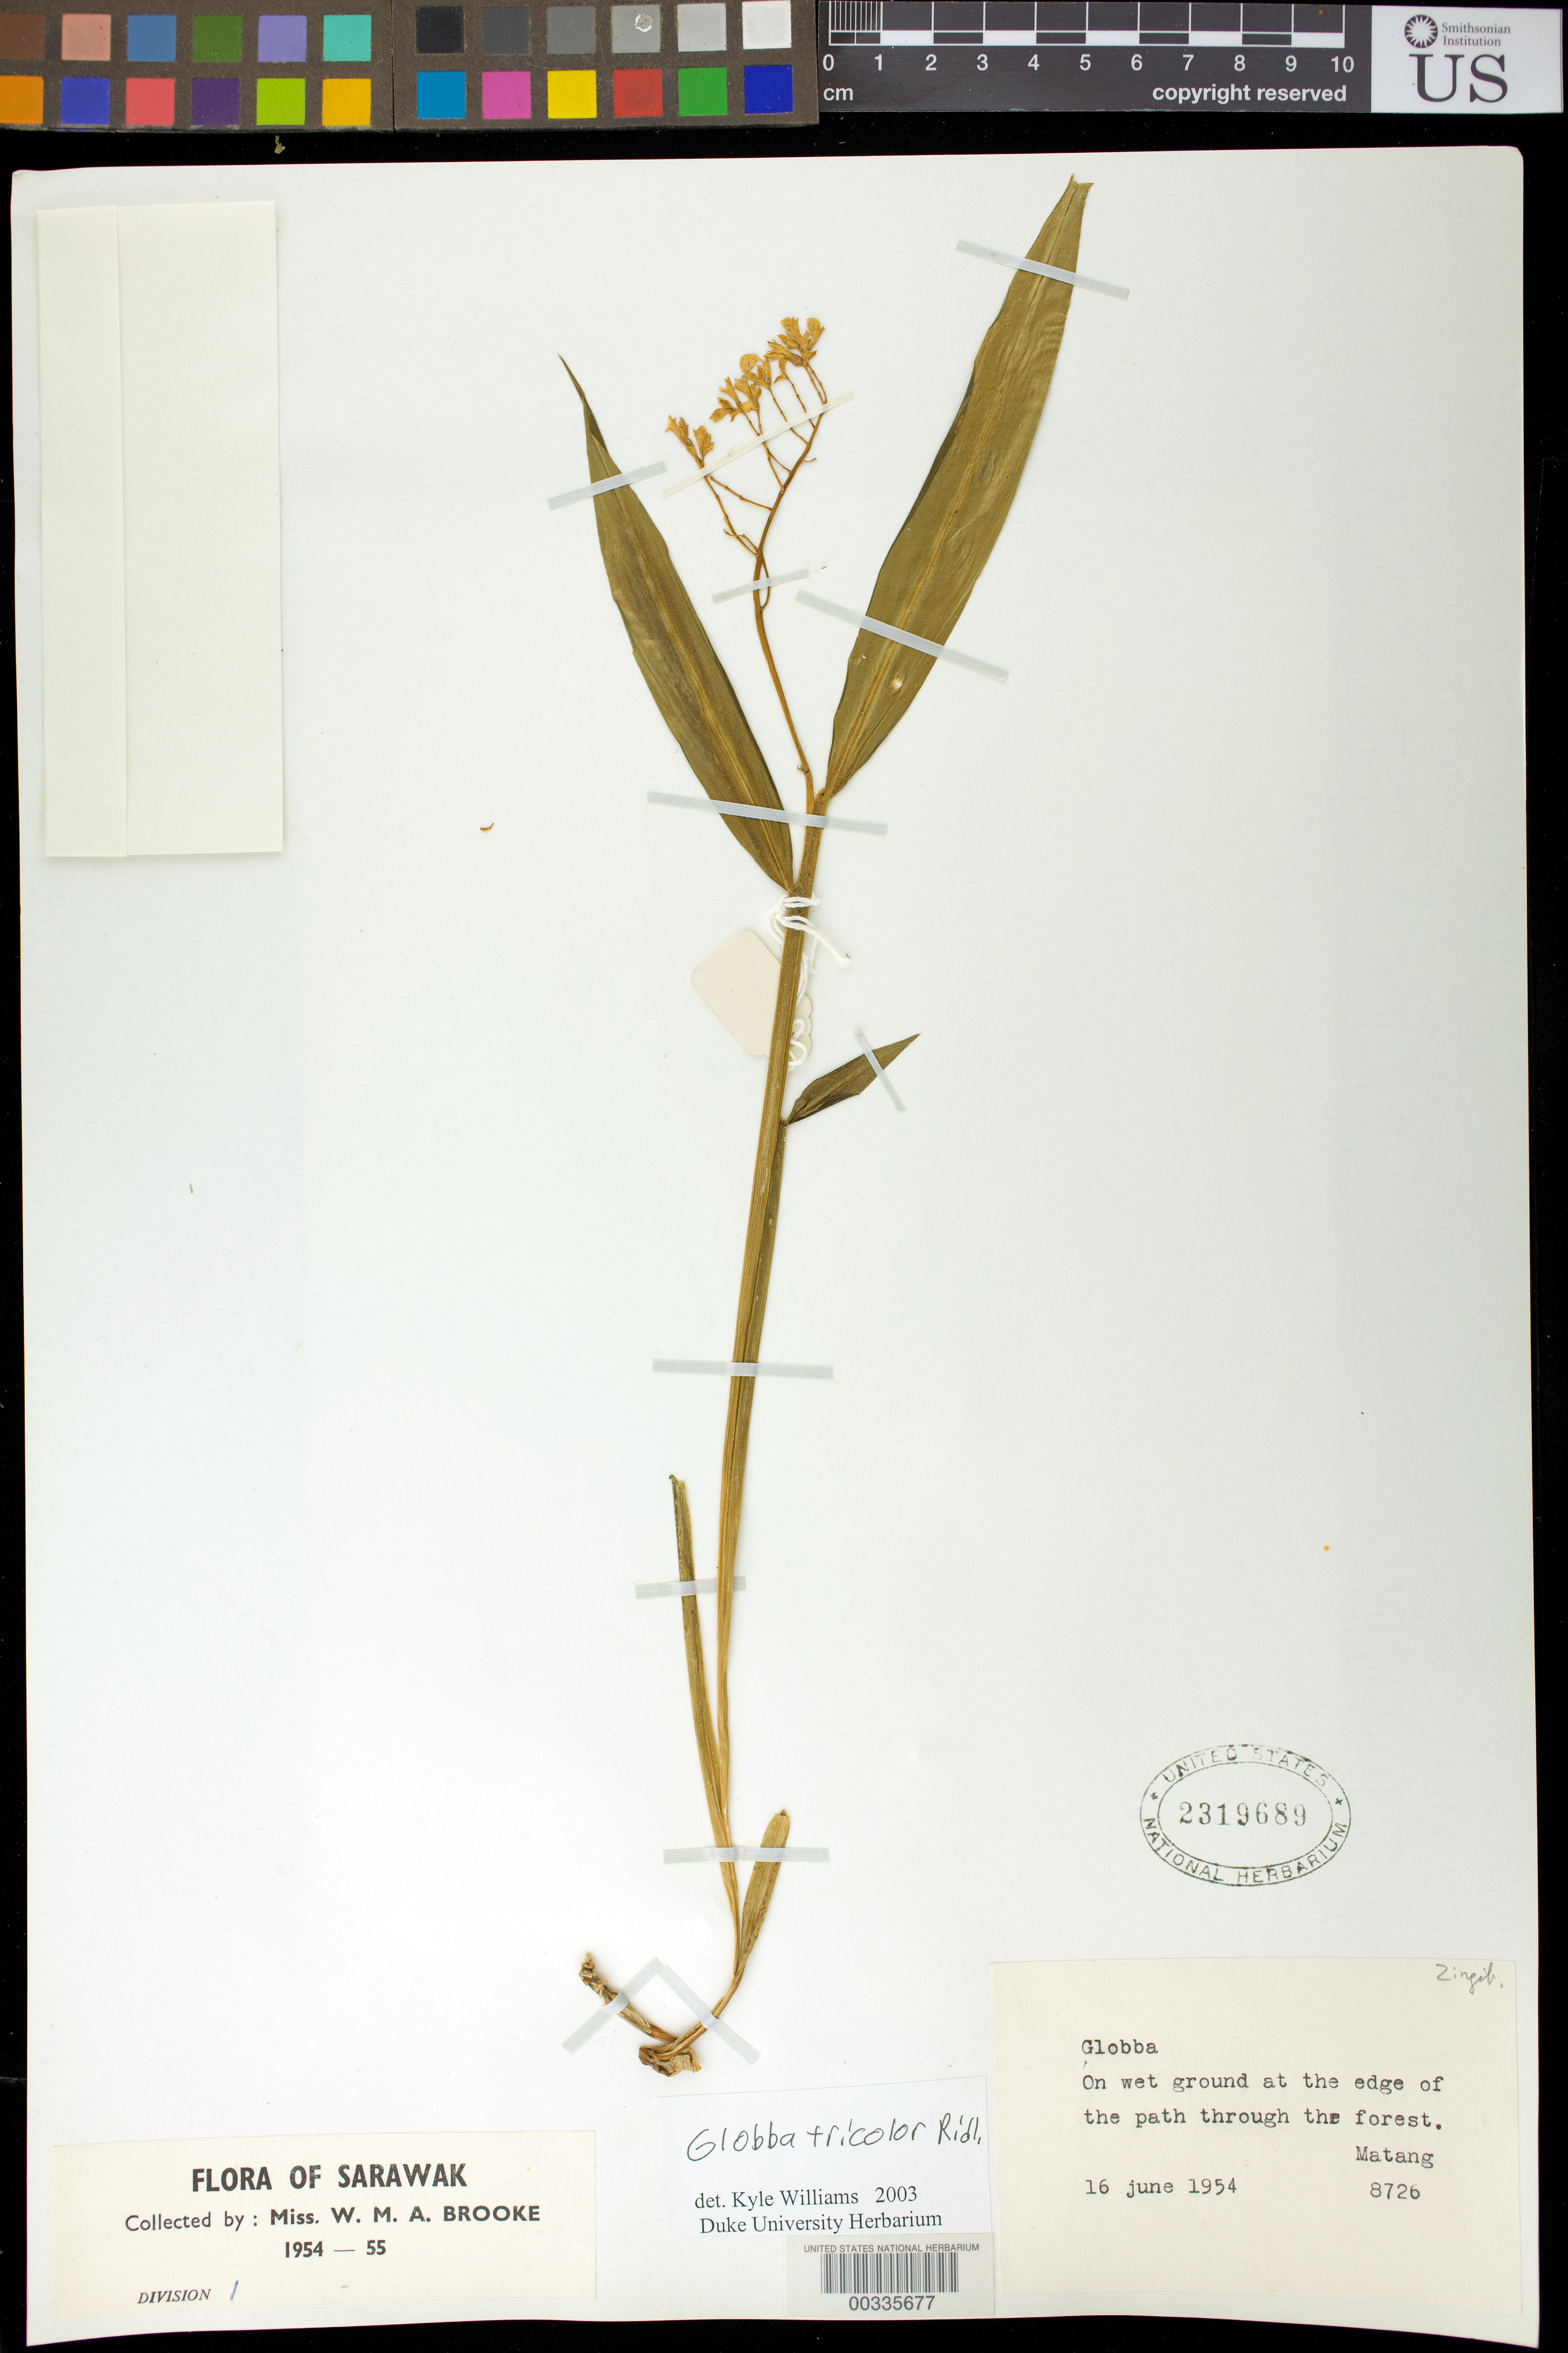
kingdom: Plantae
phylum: Tracheophyta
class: Liliopsida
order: Zingiberales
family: Zingiberaceae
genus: Globba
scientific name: Globba tricolor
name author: Ridl.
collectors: W. Brooke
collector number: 8726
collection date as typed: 16 Jun 1954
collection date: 1954-06-16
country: Malaysia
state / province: Sarawak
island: Borneo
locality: Matang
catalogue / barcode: US 2319689